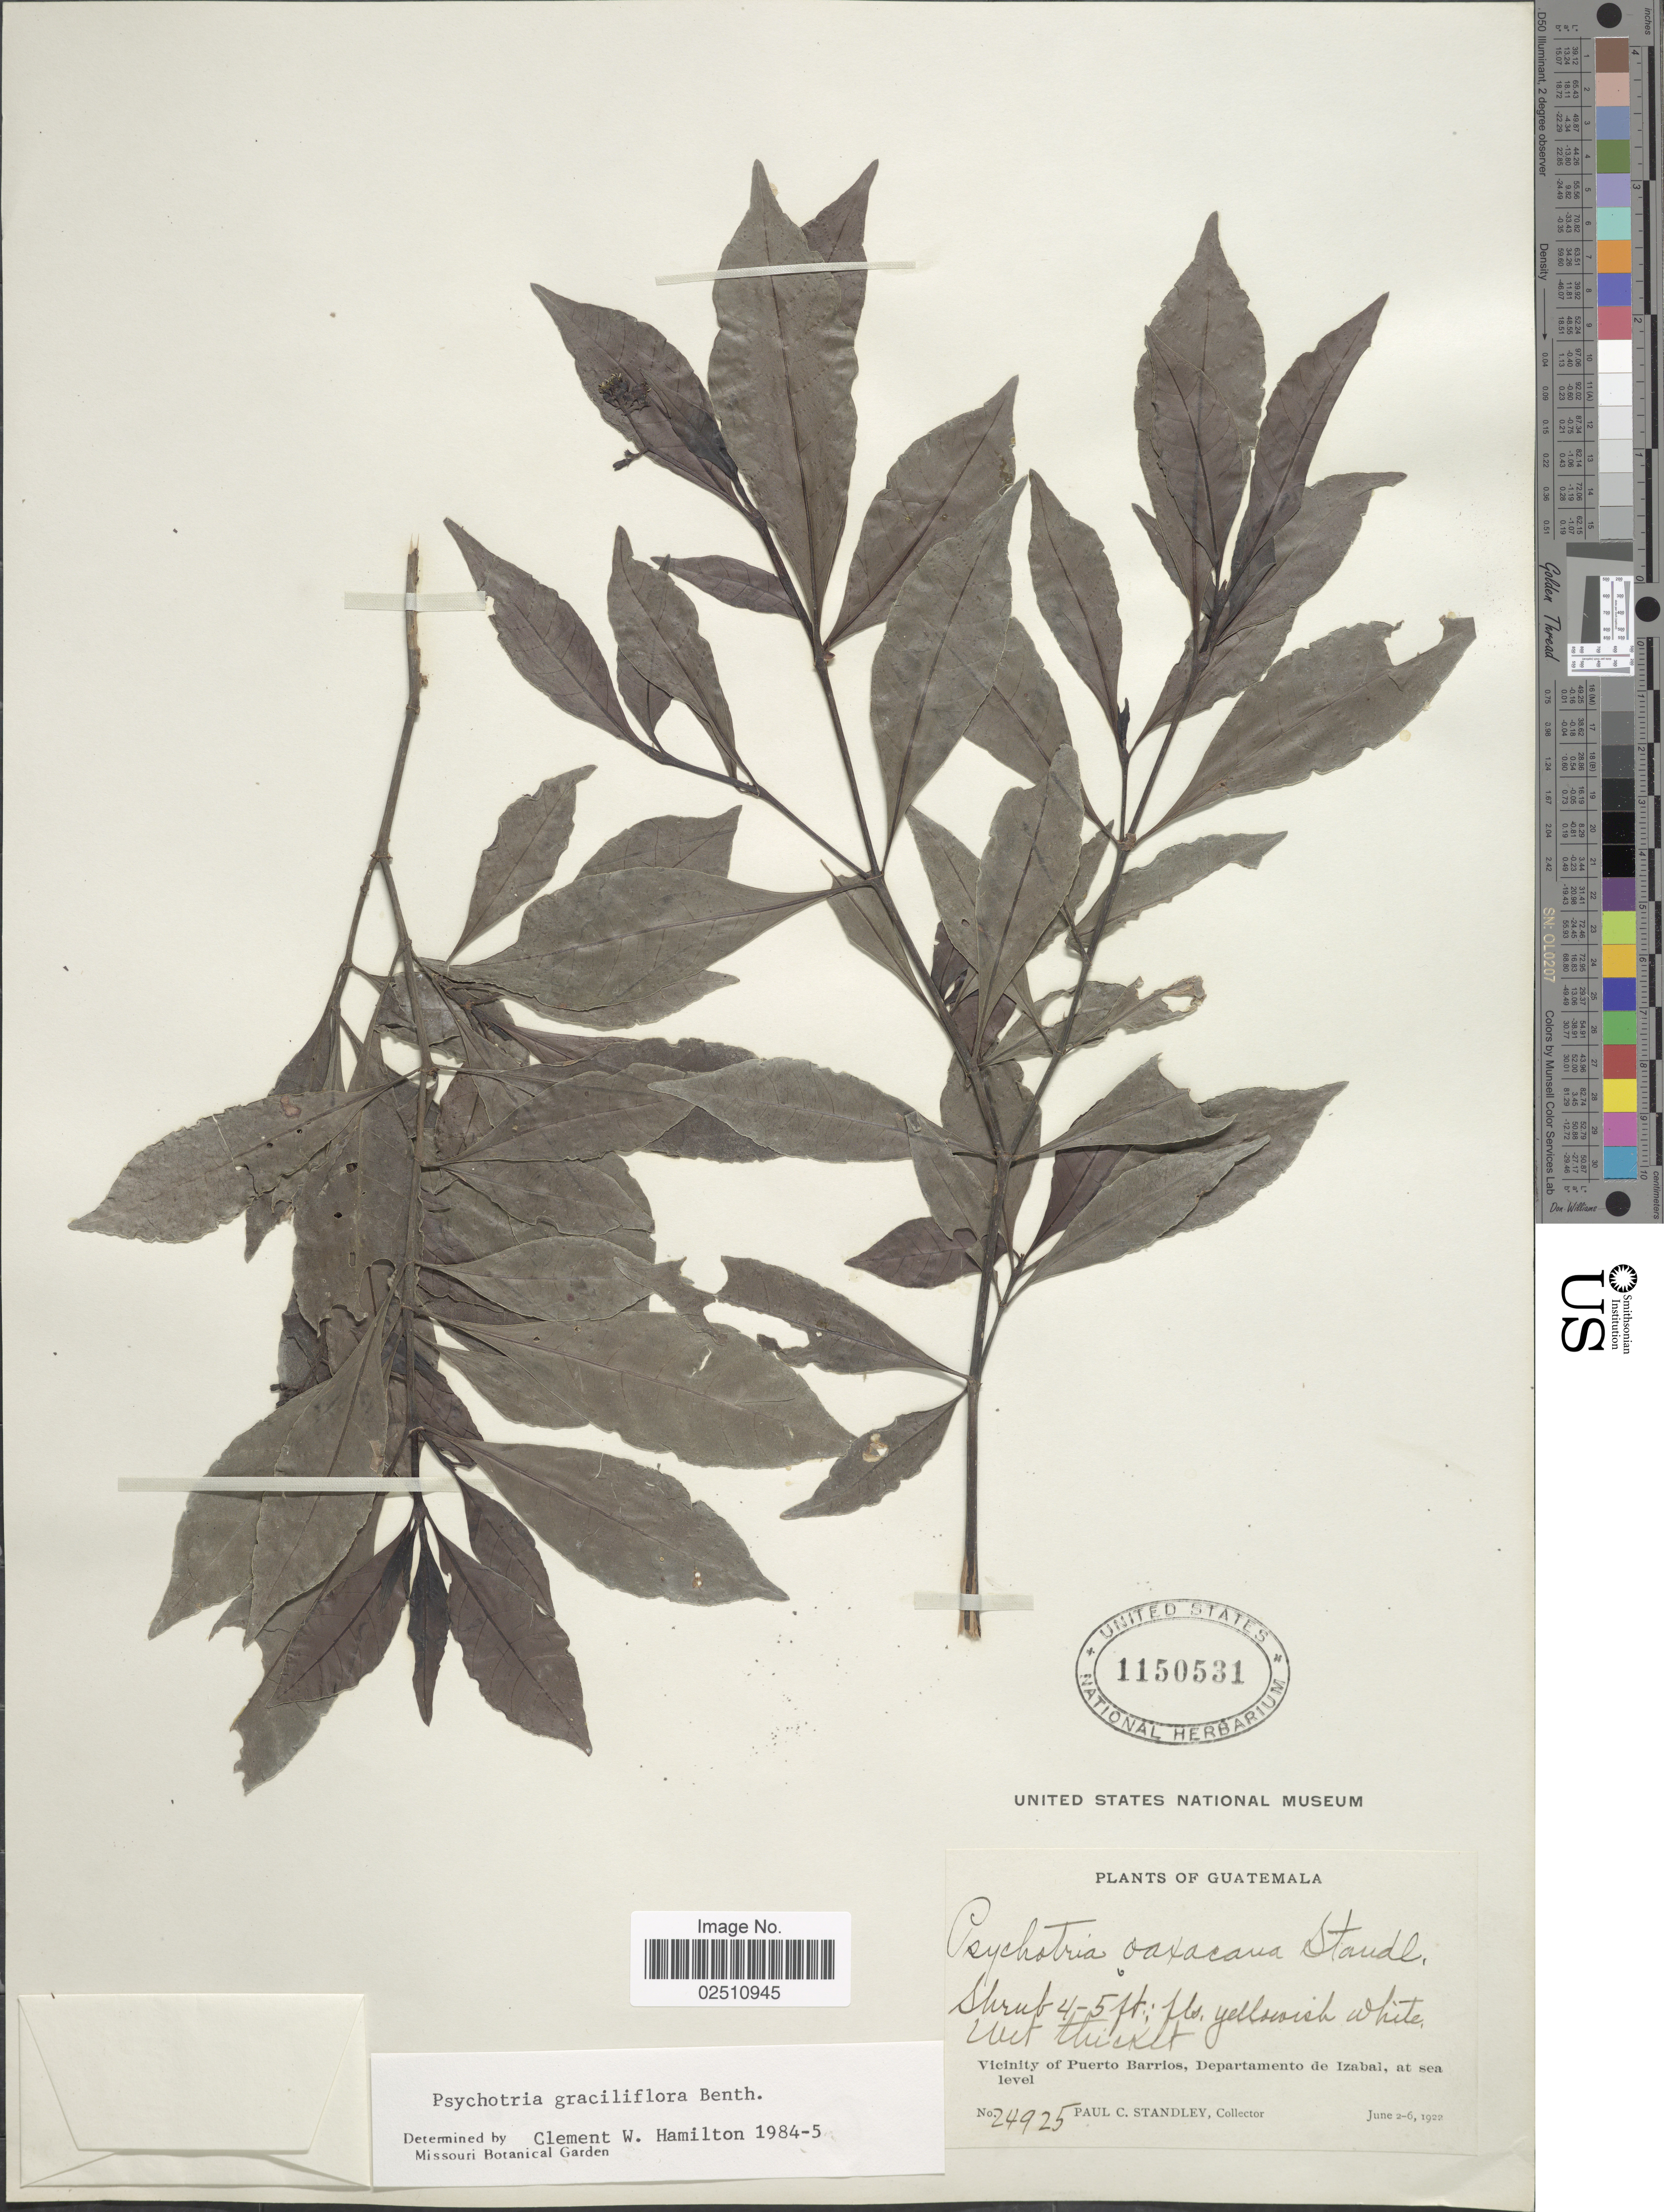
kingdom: Plantae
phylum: Tracheophyta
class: Magnoliopsida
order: Gentianales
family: Rubiaceae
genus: Psychotria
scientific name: Psychotria graciliflora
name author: Benth.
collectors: P. C. Standley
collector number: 24925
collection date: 1922-06-02/1922-06-06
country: Guatemala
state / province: Izabal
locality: Vicinity of Puerto Barrios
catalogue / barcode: US 1150531